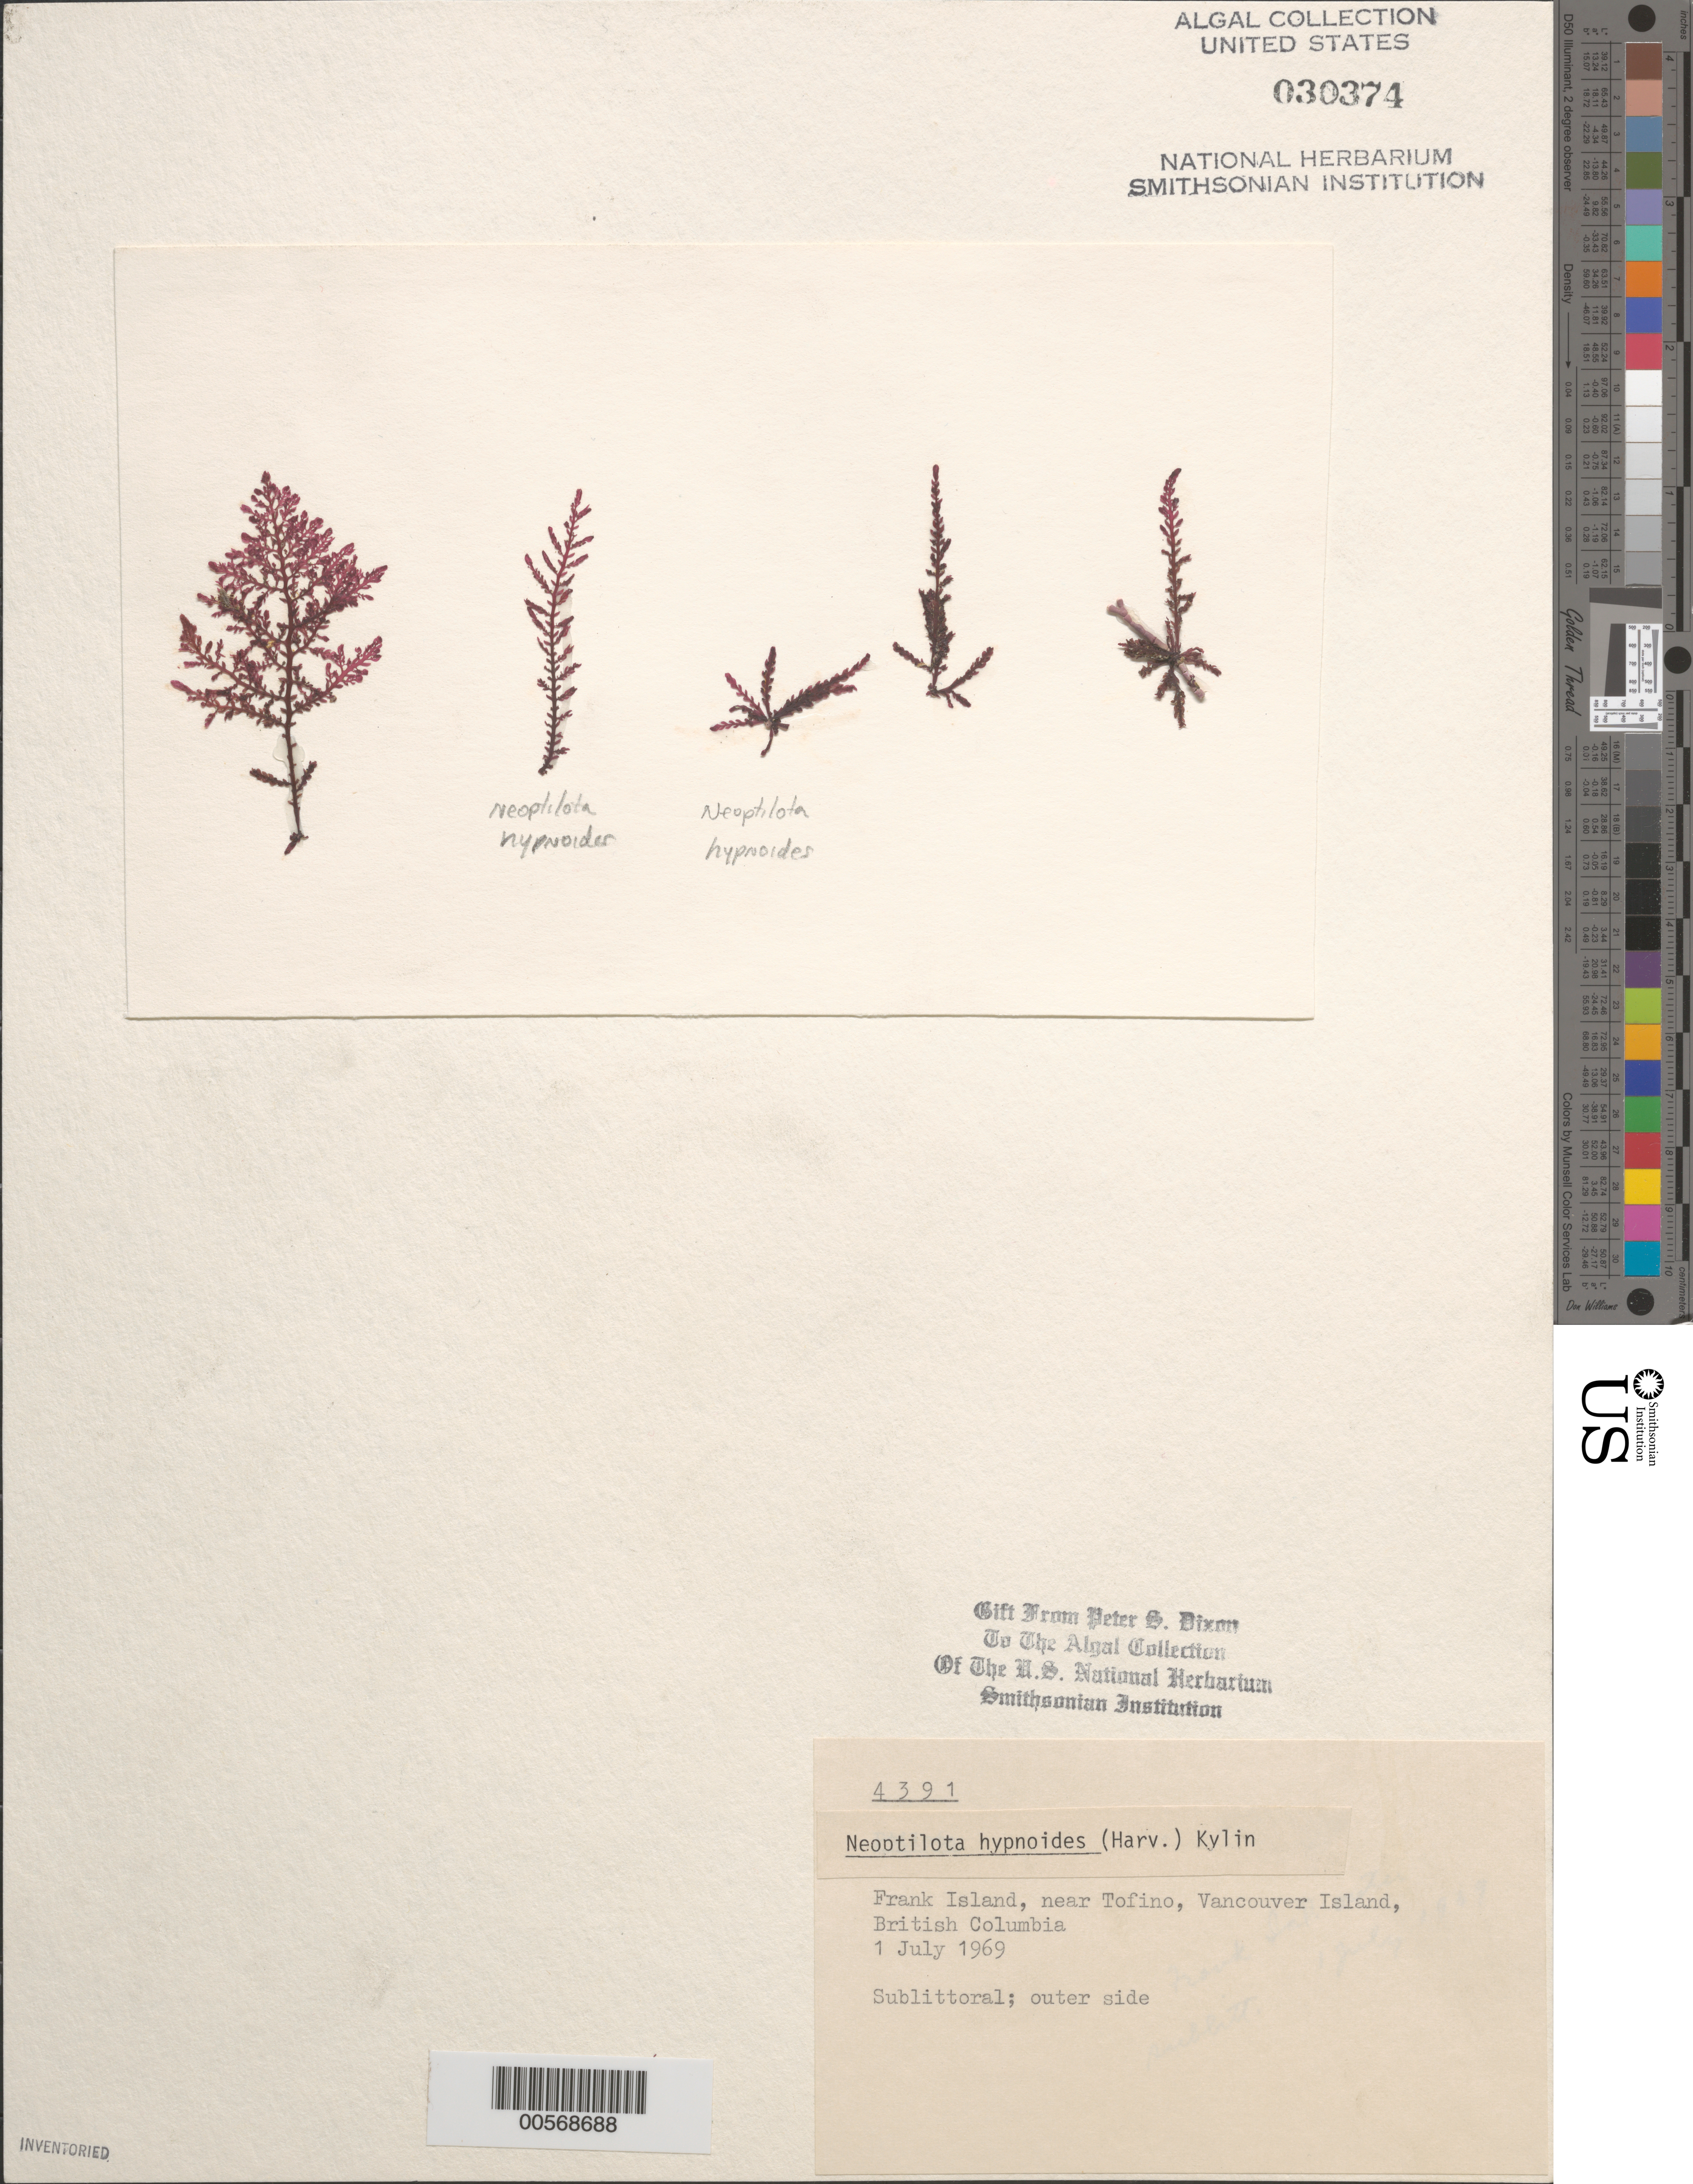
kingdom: Plantae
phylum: Rhodophyta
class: Florideophyceae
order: Ceramiales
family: Wrangeliaceae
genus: Ptilota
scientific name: Ptilota hypnoides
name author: Harv. in Hook. & Arn.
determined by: Algae name updating Project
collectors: P. S. Dixon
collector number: PSD 4391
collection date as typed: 01 Jul 1969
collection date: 1969-07-01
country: Canada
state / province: British Columbia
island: Frank Island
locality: Near Tofino, Vancouver Island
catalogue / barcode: US 30374